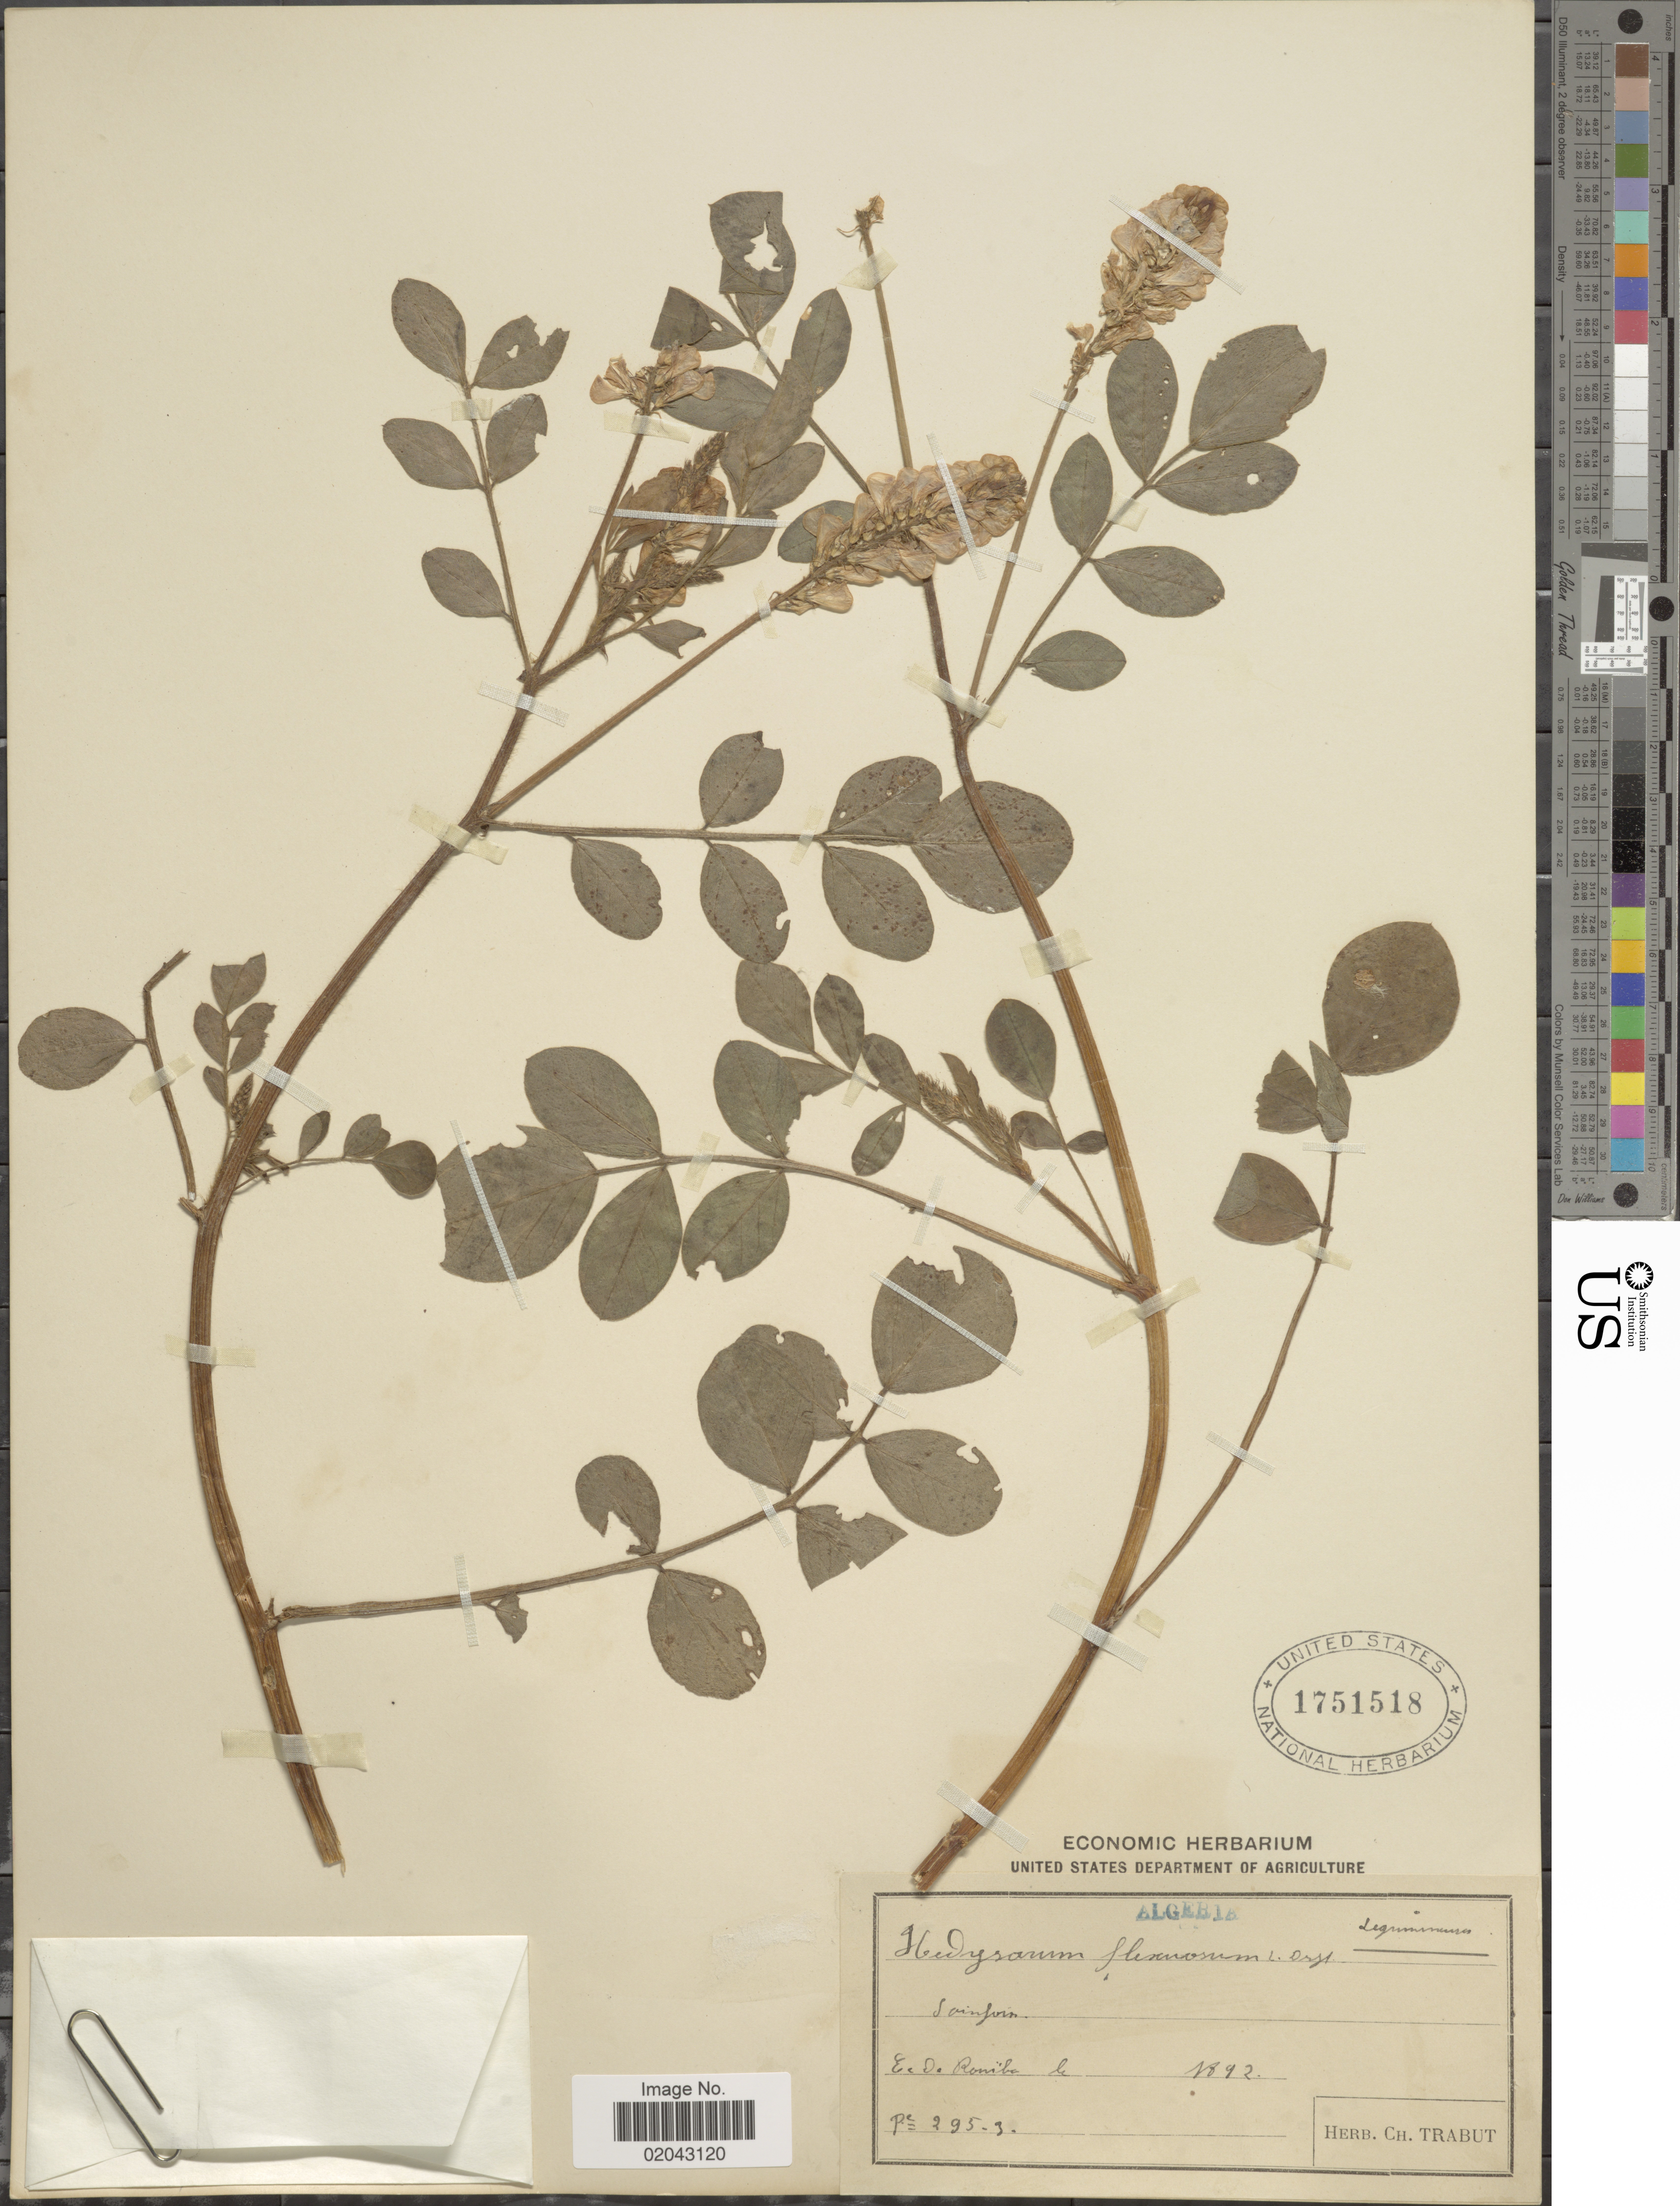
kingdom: Plantae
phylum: Tracheophyta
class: Magnoliopsida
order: Fabales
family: Fabaceae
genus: Sulla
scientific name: Sulla flexuosa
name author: (L.) Medik.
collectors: Ex herb. Ch. Trabut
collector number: Pr.295-3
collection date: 1892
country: Algeria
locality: Algeria, E. de Rouïba.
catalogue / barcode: US 1751518